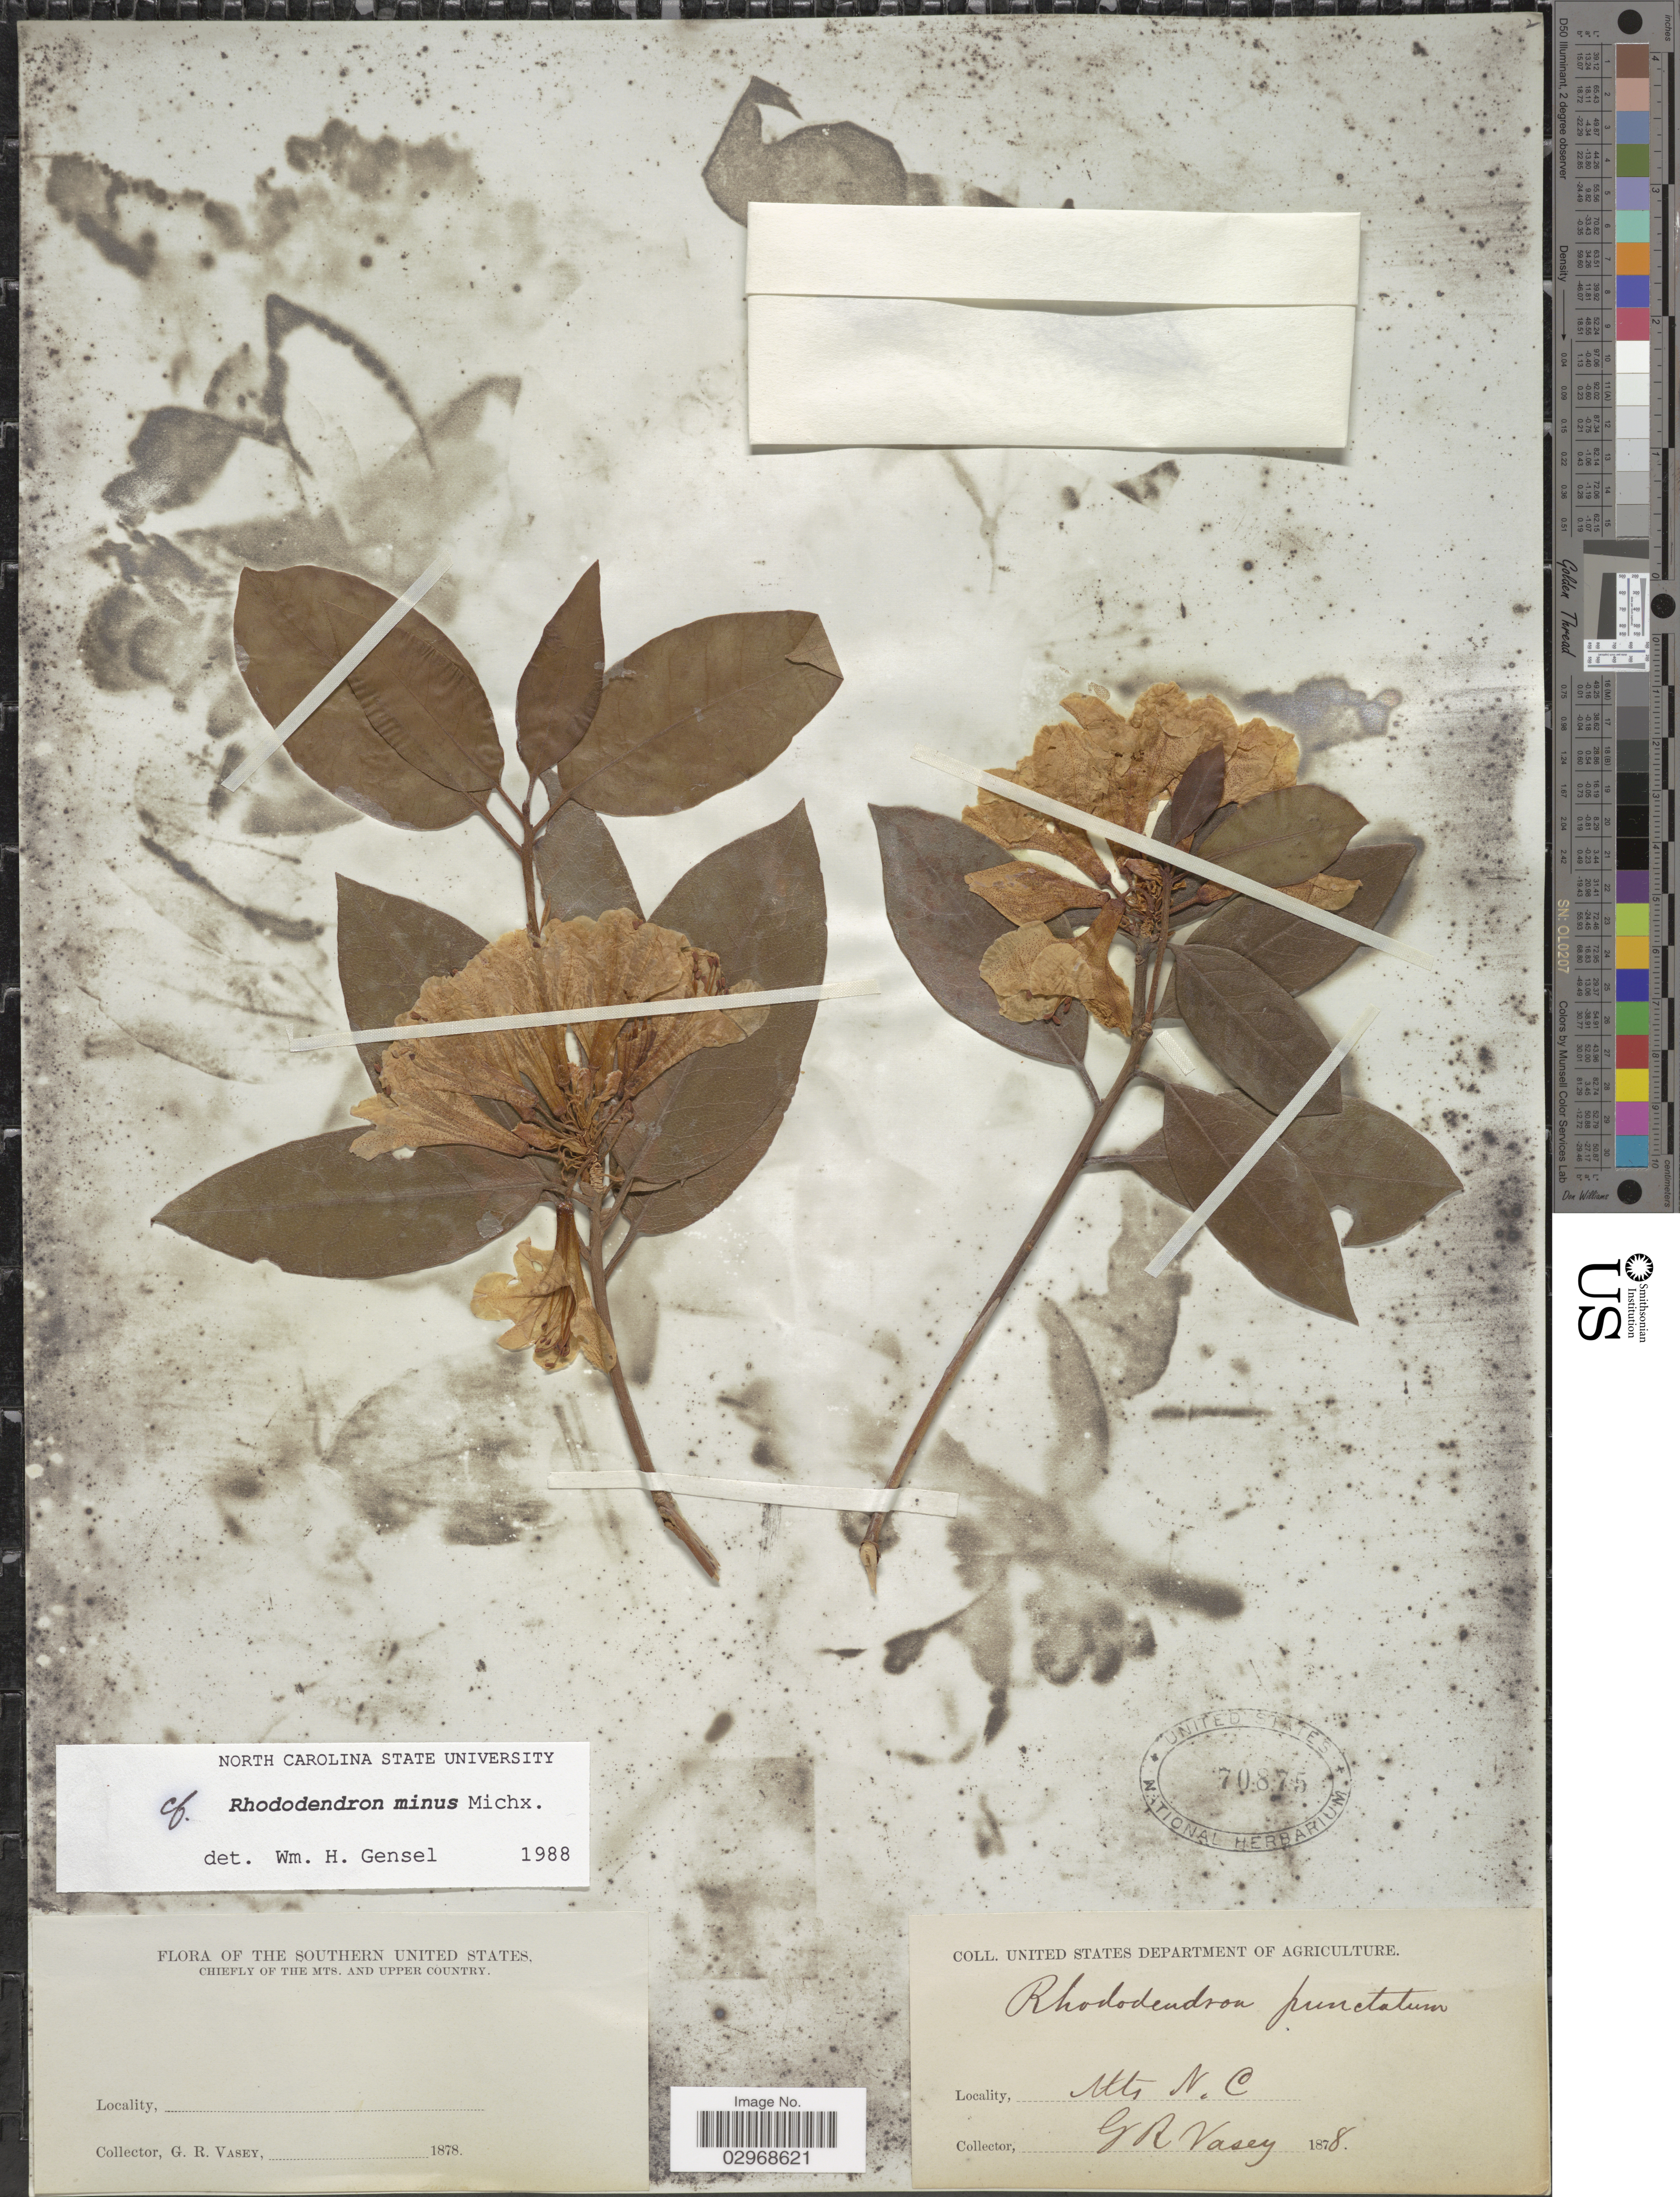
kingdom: Plantae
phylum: Tracheophyta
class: Magnoliopsida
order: Ericales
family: Ericaceae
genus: Rhododendron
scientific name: Rhododendron minus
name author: Michx.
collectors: G. R. Vasey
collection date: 1878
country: United States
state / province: North Carolina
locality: Southern United States. Chiefly of the Mts. and Upper Country.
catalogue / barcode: US 70875